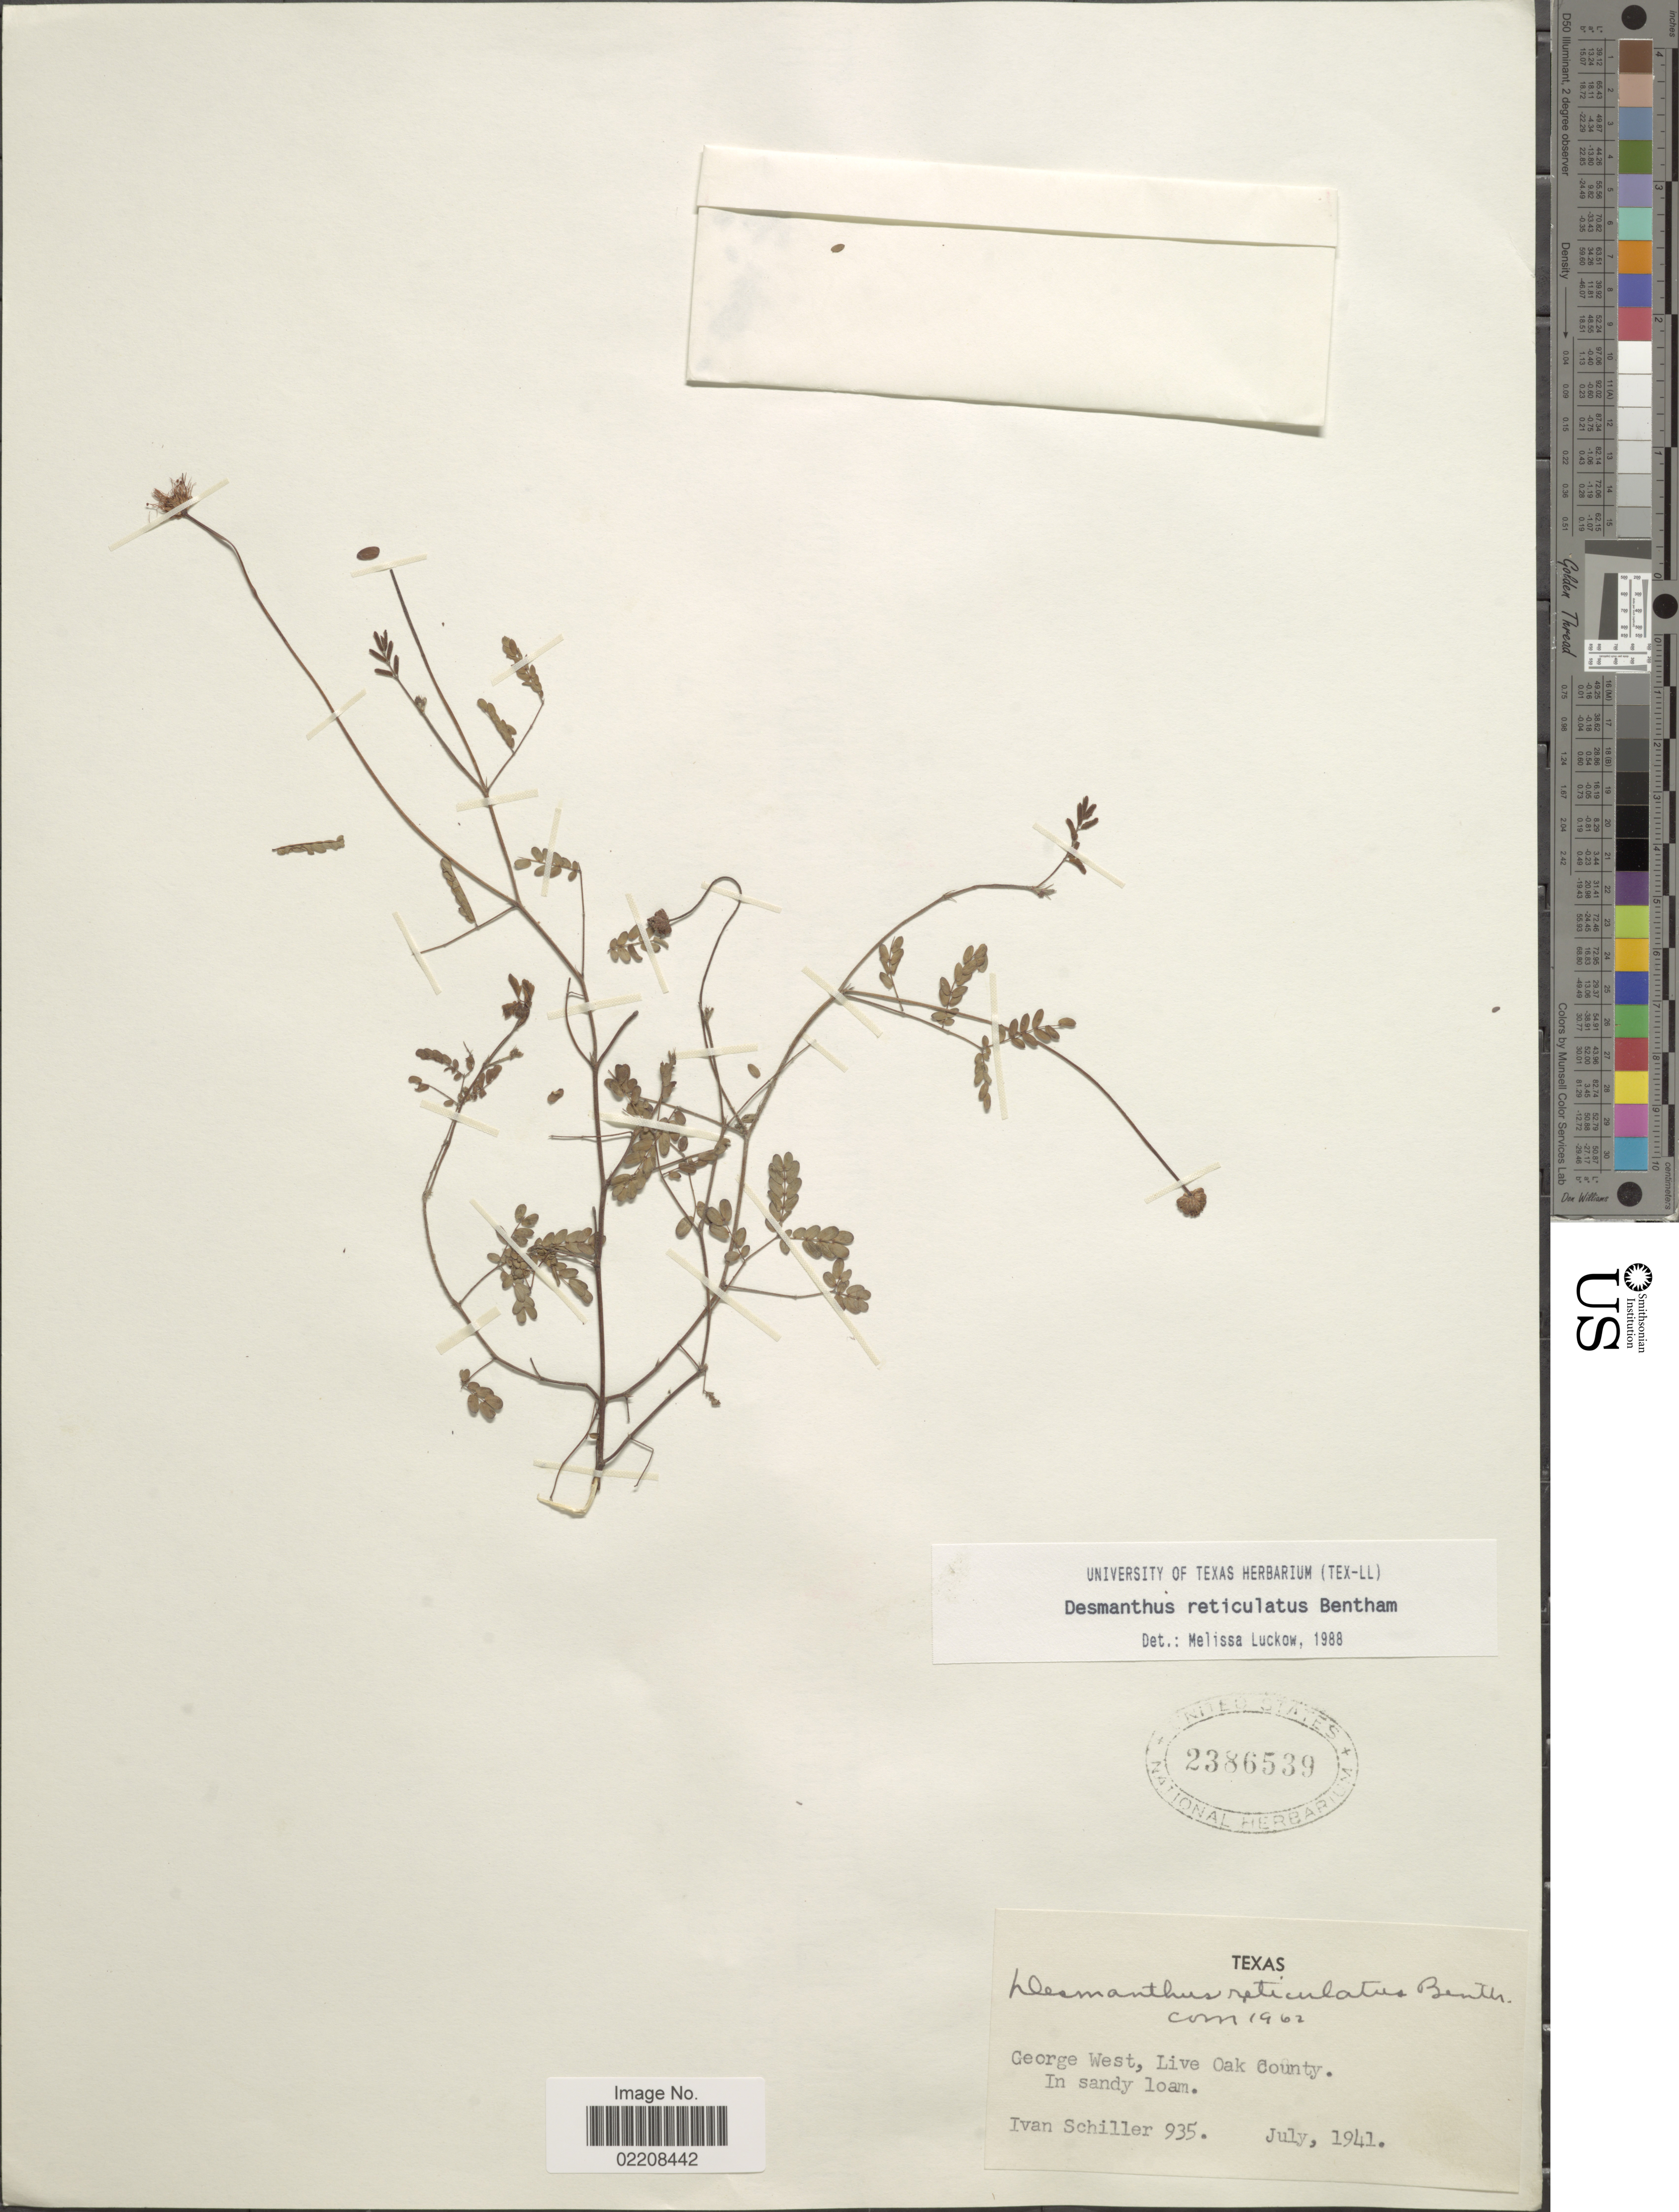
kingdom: Plantae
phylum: Tracheophyta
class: Magnoliopsida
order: Fabales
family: Fabaceae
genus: Desmanthus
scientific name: Desmanthus reticulatus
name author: Benth.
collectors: I. Schiller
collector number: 935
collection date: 1941-07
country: United States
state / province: Texas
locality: George West, Live Oak County.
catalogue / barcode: US 2386539